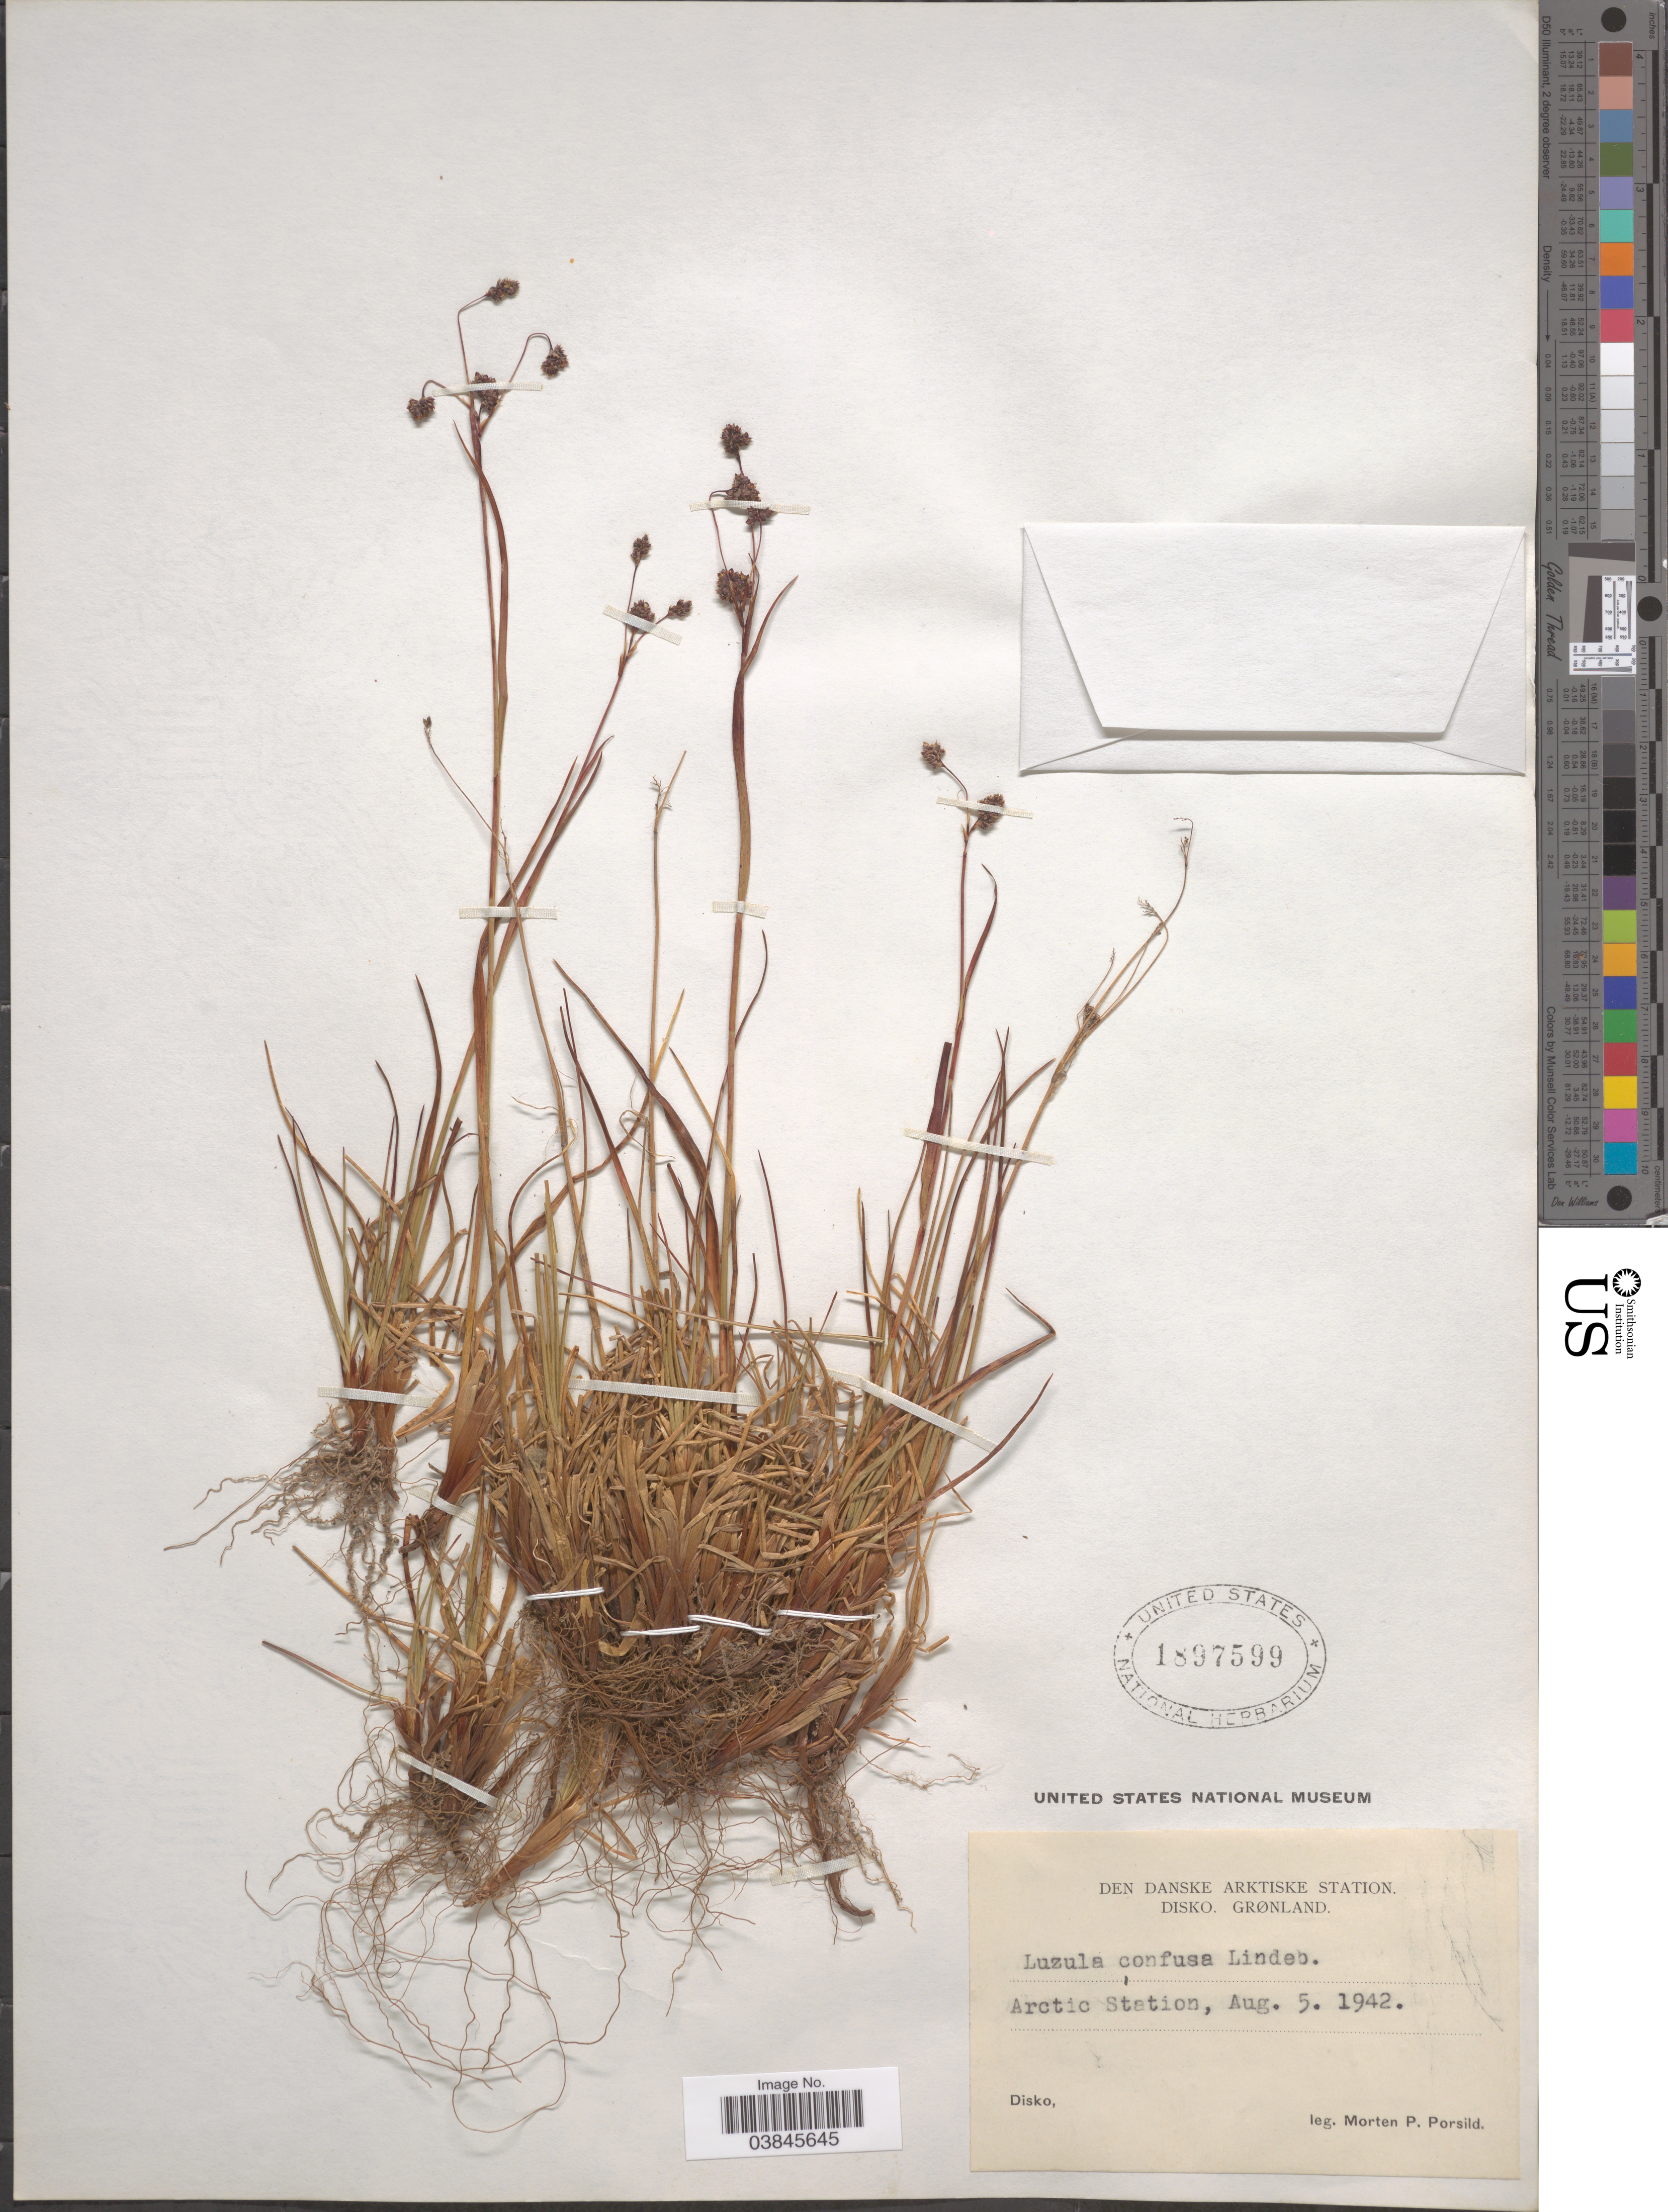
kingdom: Plantae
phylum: Tracheophyta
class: Liliopsida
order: Poales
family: Juncaceae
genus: Luzula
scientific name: Luzula confusa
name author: Lindeb.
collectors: M. P. Porsild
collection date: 1942-08-05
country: Greenland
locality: Den Danske Arktiske Station. Disko. Grønland. Arctic Station. Disko.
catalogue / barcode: US 1897599